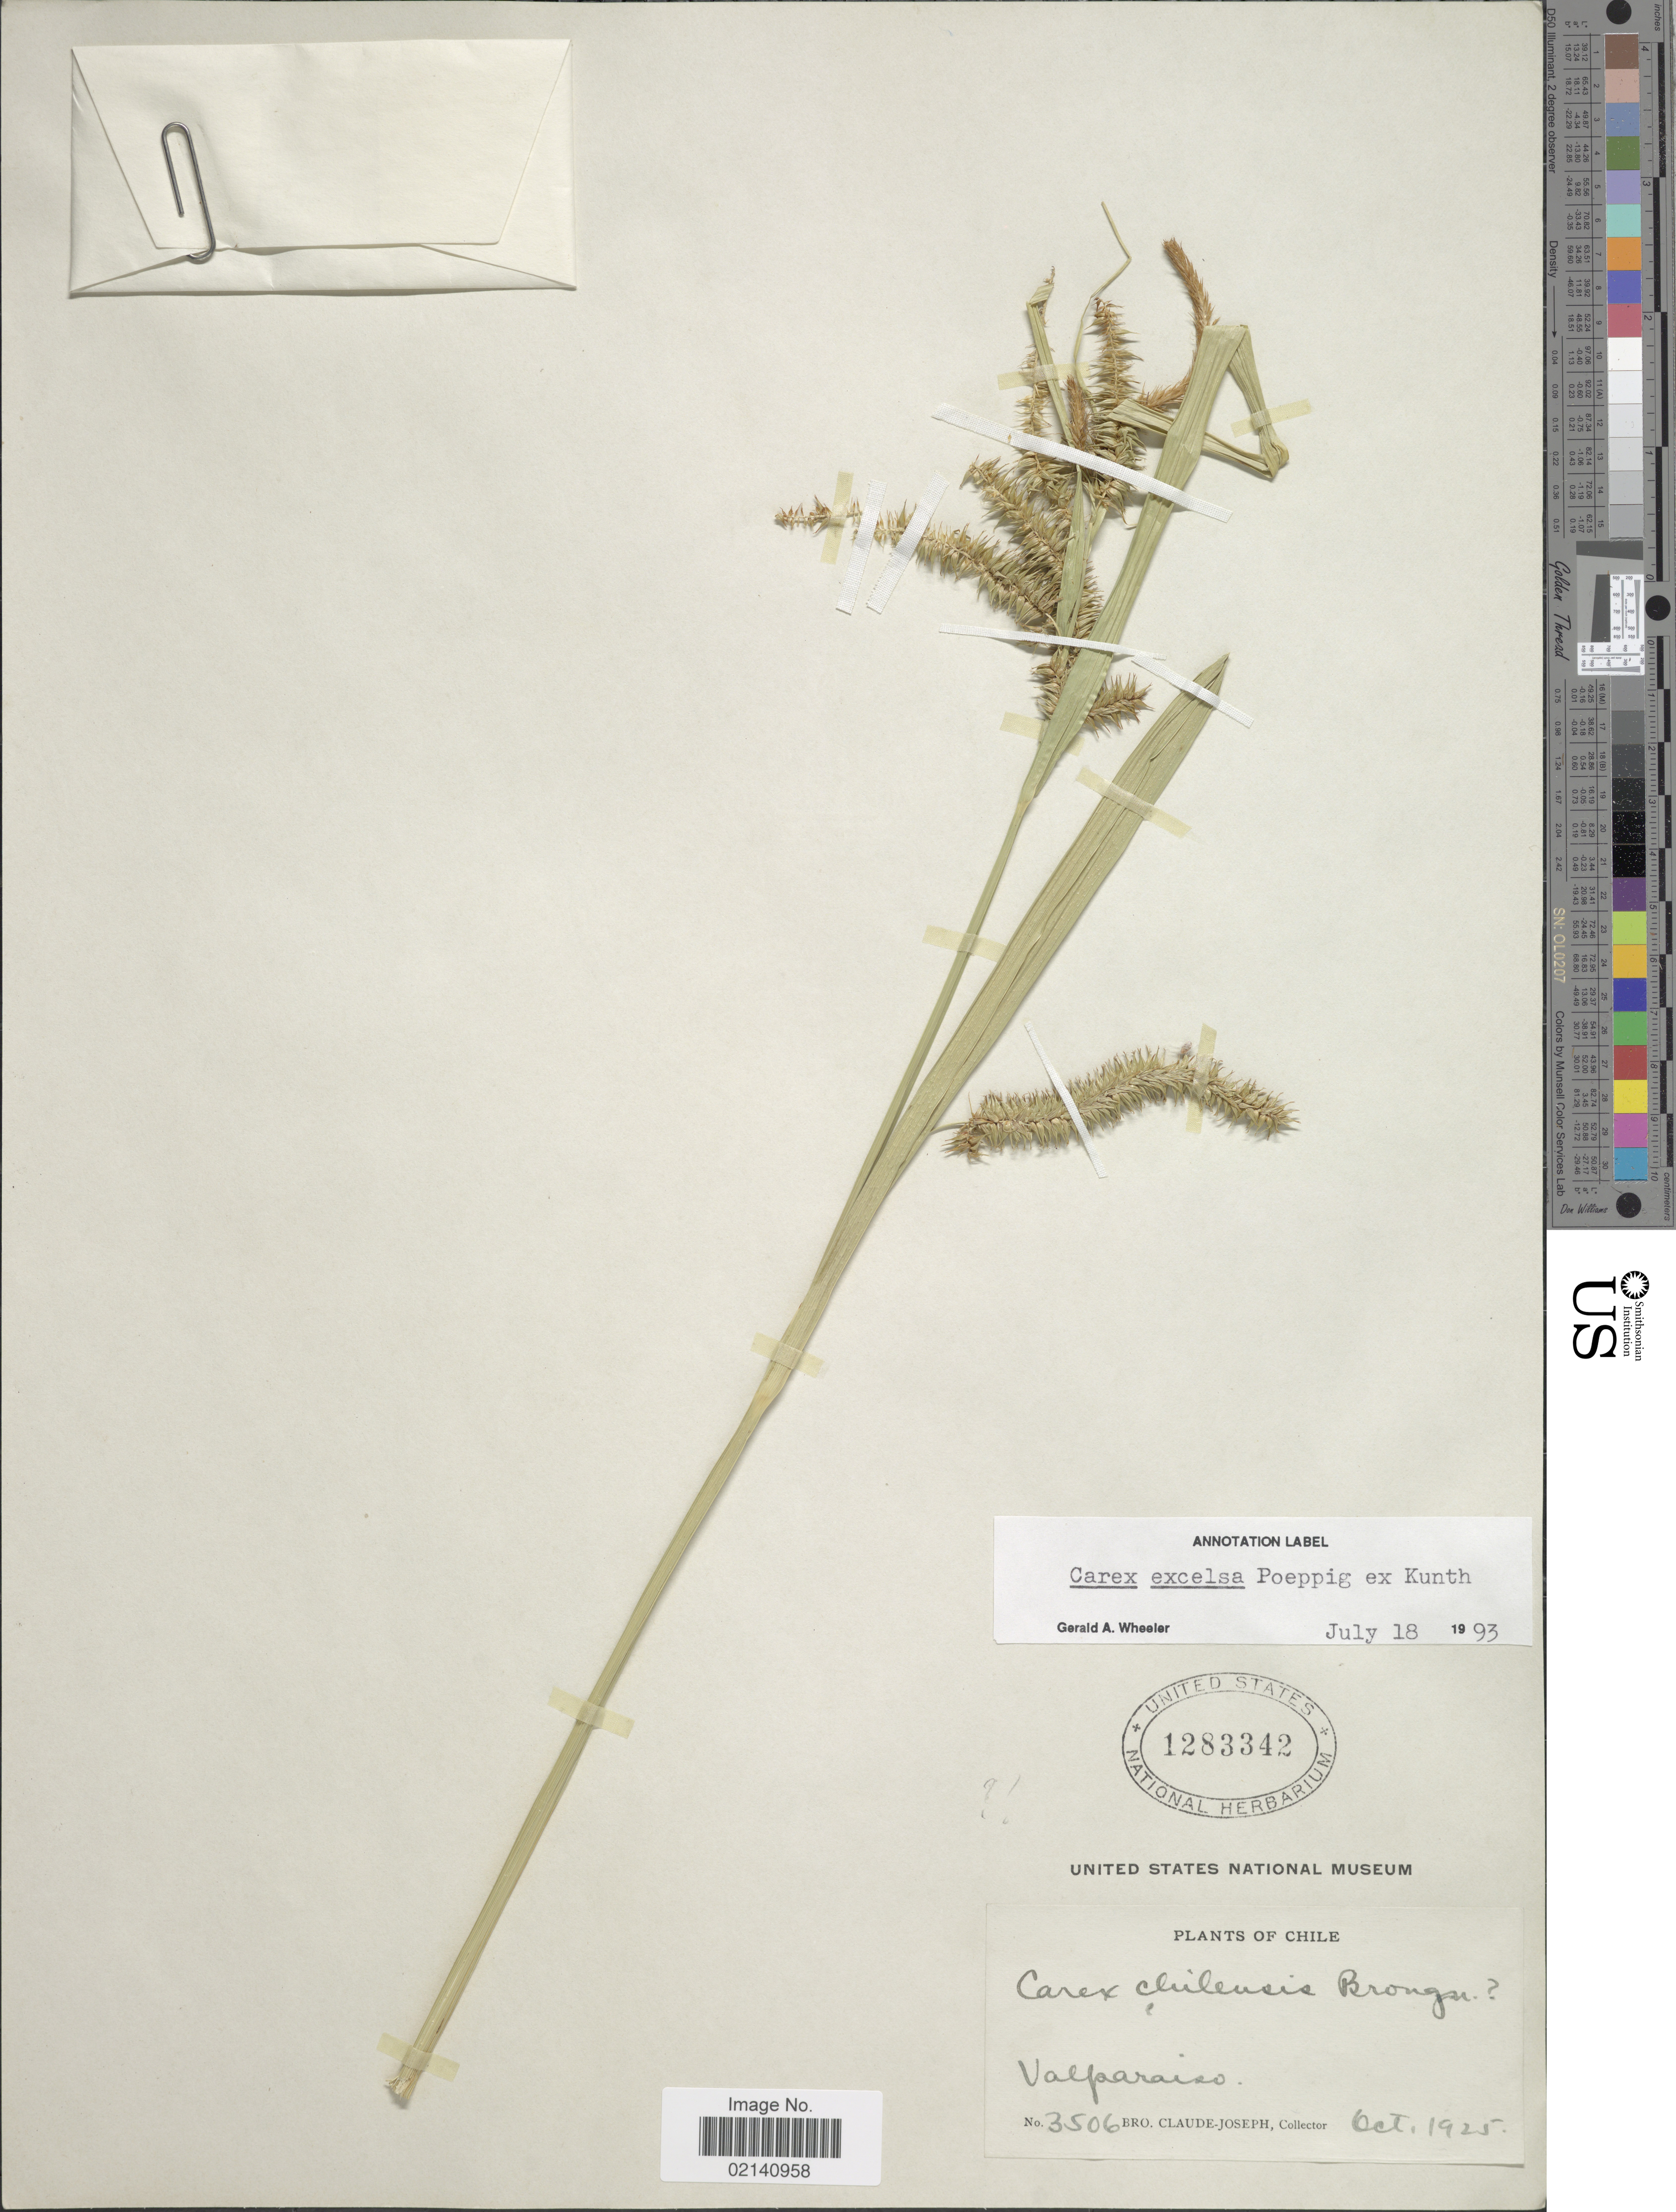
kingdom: Plantae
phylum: Tracheophyta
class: Liliopsida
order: Poales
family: Cyperaceae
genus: Carex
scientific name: Carex excelsa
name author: Poepp. ex Kunth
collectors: Bro. Claude-Joseph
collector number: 3506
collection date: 1925-10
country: Chile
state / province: Valparaíso (V)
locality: Valparaiso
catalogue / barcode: US 1283342